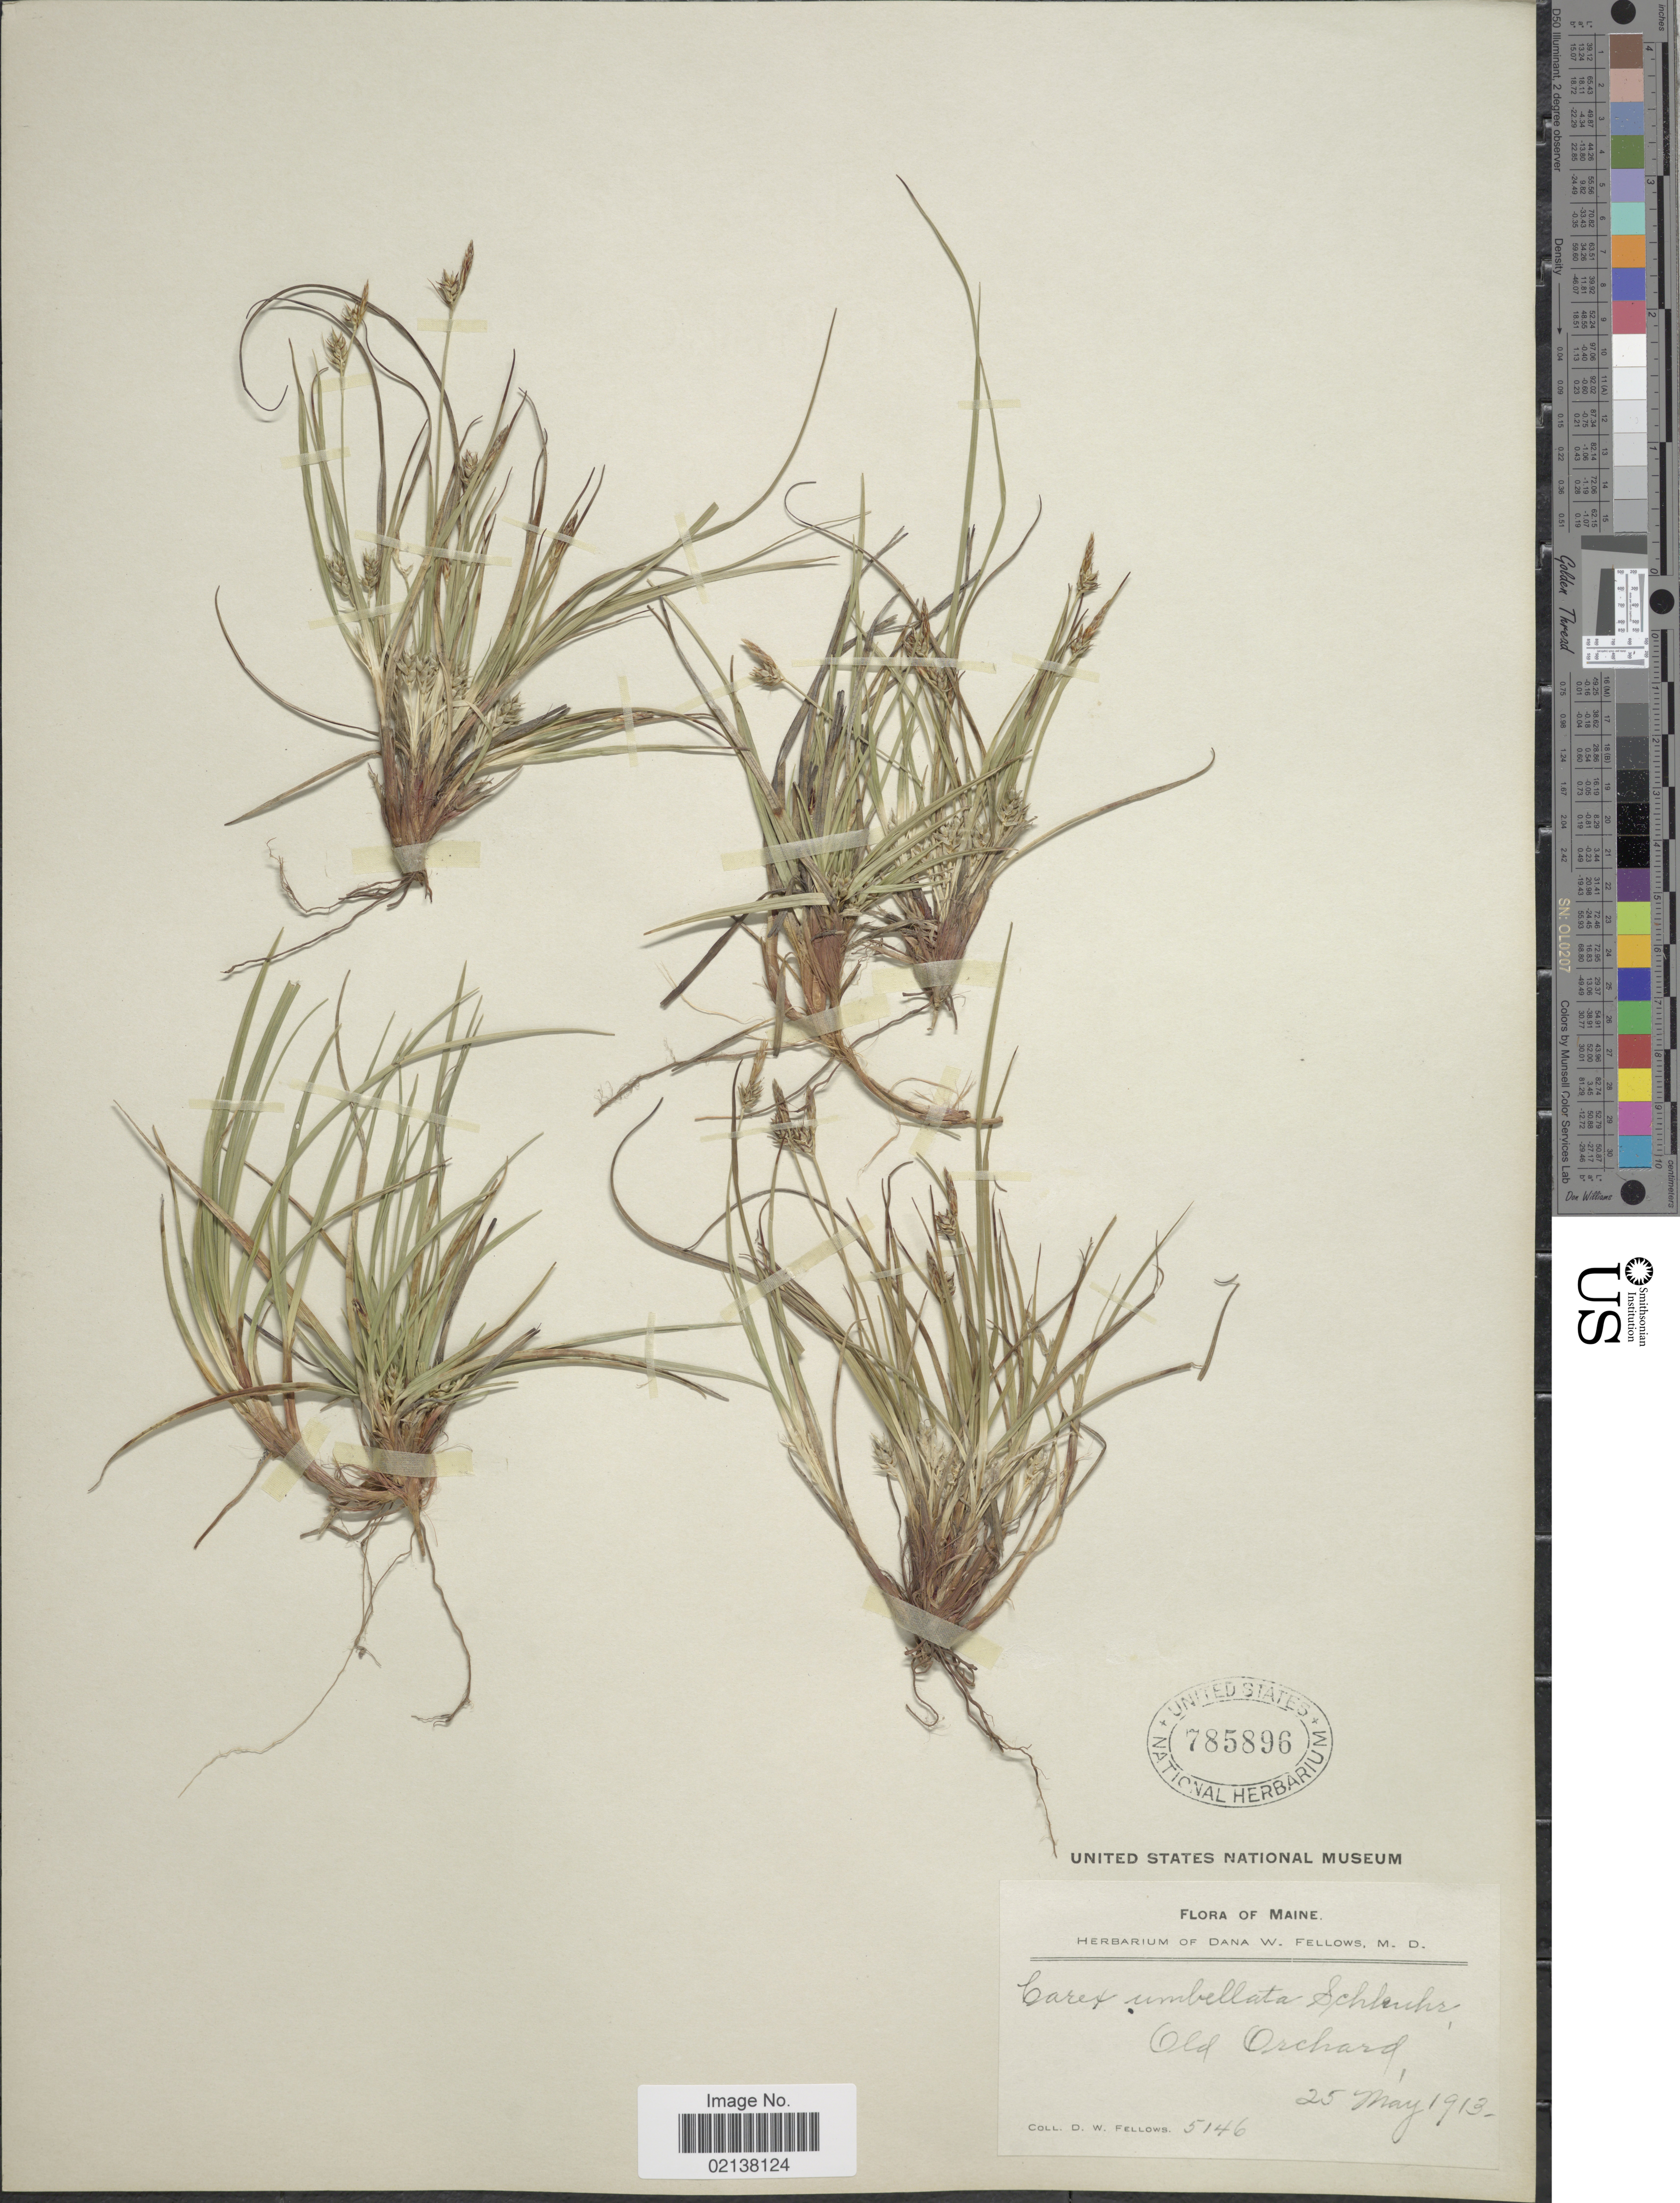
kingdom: Plantae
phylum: Tracheophyta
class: Liliopsida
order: Poales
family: Cyperaceae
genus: Carex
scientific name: Carex umbellata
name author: Schkuhr ex Willd.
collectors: D. W. Fellows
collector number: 5146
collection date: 1913-05-25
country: United States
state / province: Maine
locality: Old Orchard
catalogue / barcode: US 785896